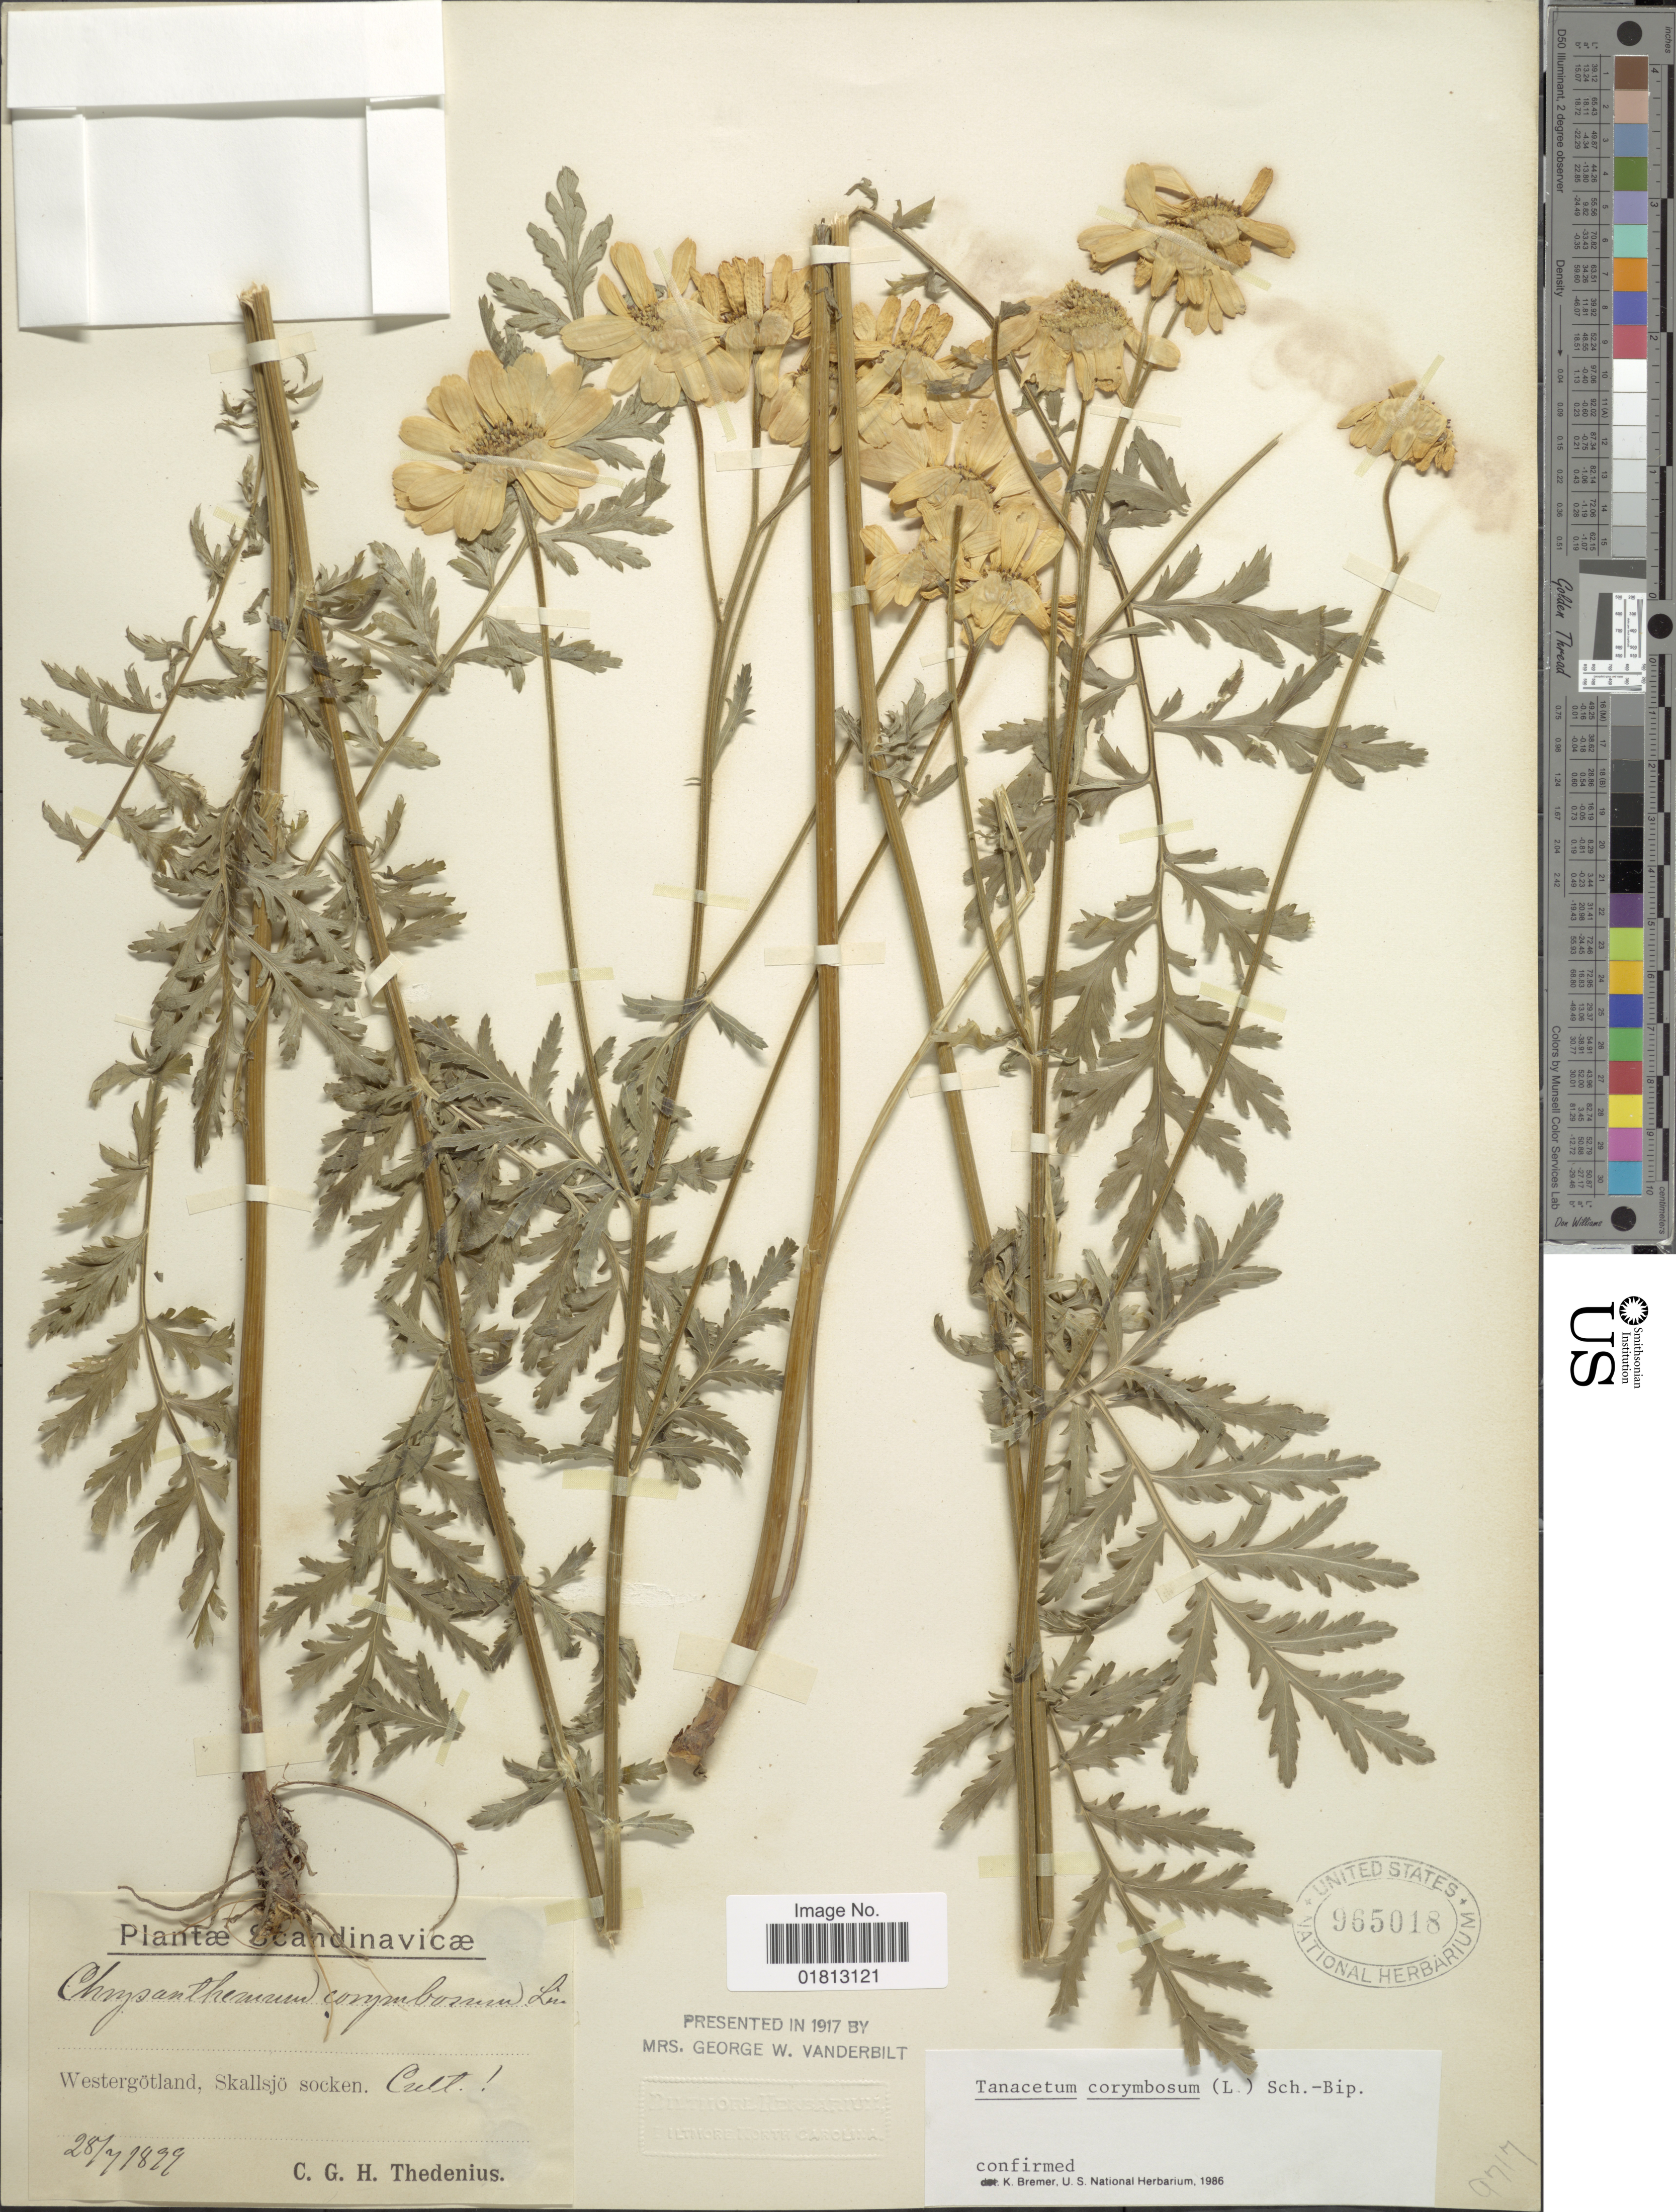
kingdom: Plantae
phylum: Tracheophyta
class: Magnoliopsida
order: Asterales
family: Asteraceae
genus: Tanacetum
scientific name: Tanacetum corymbosum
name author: (L.) Sch. Bip.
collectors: C. Thedenius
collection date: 1899-07-28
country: Sweden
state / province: Västra Götaland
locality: Westergotland, Skallsjo socken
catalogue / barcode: US 965018